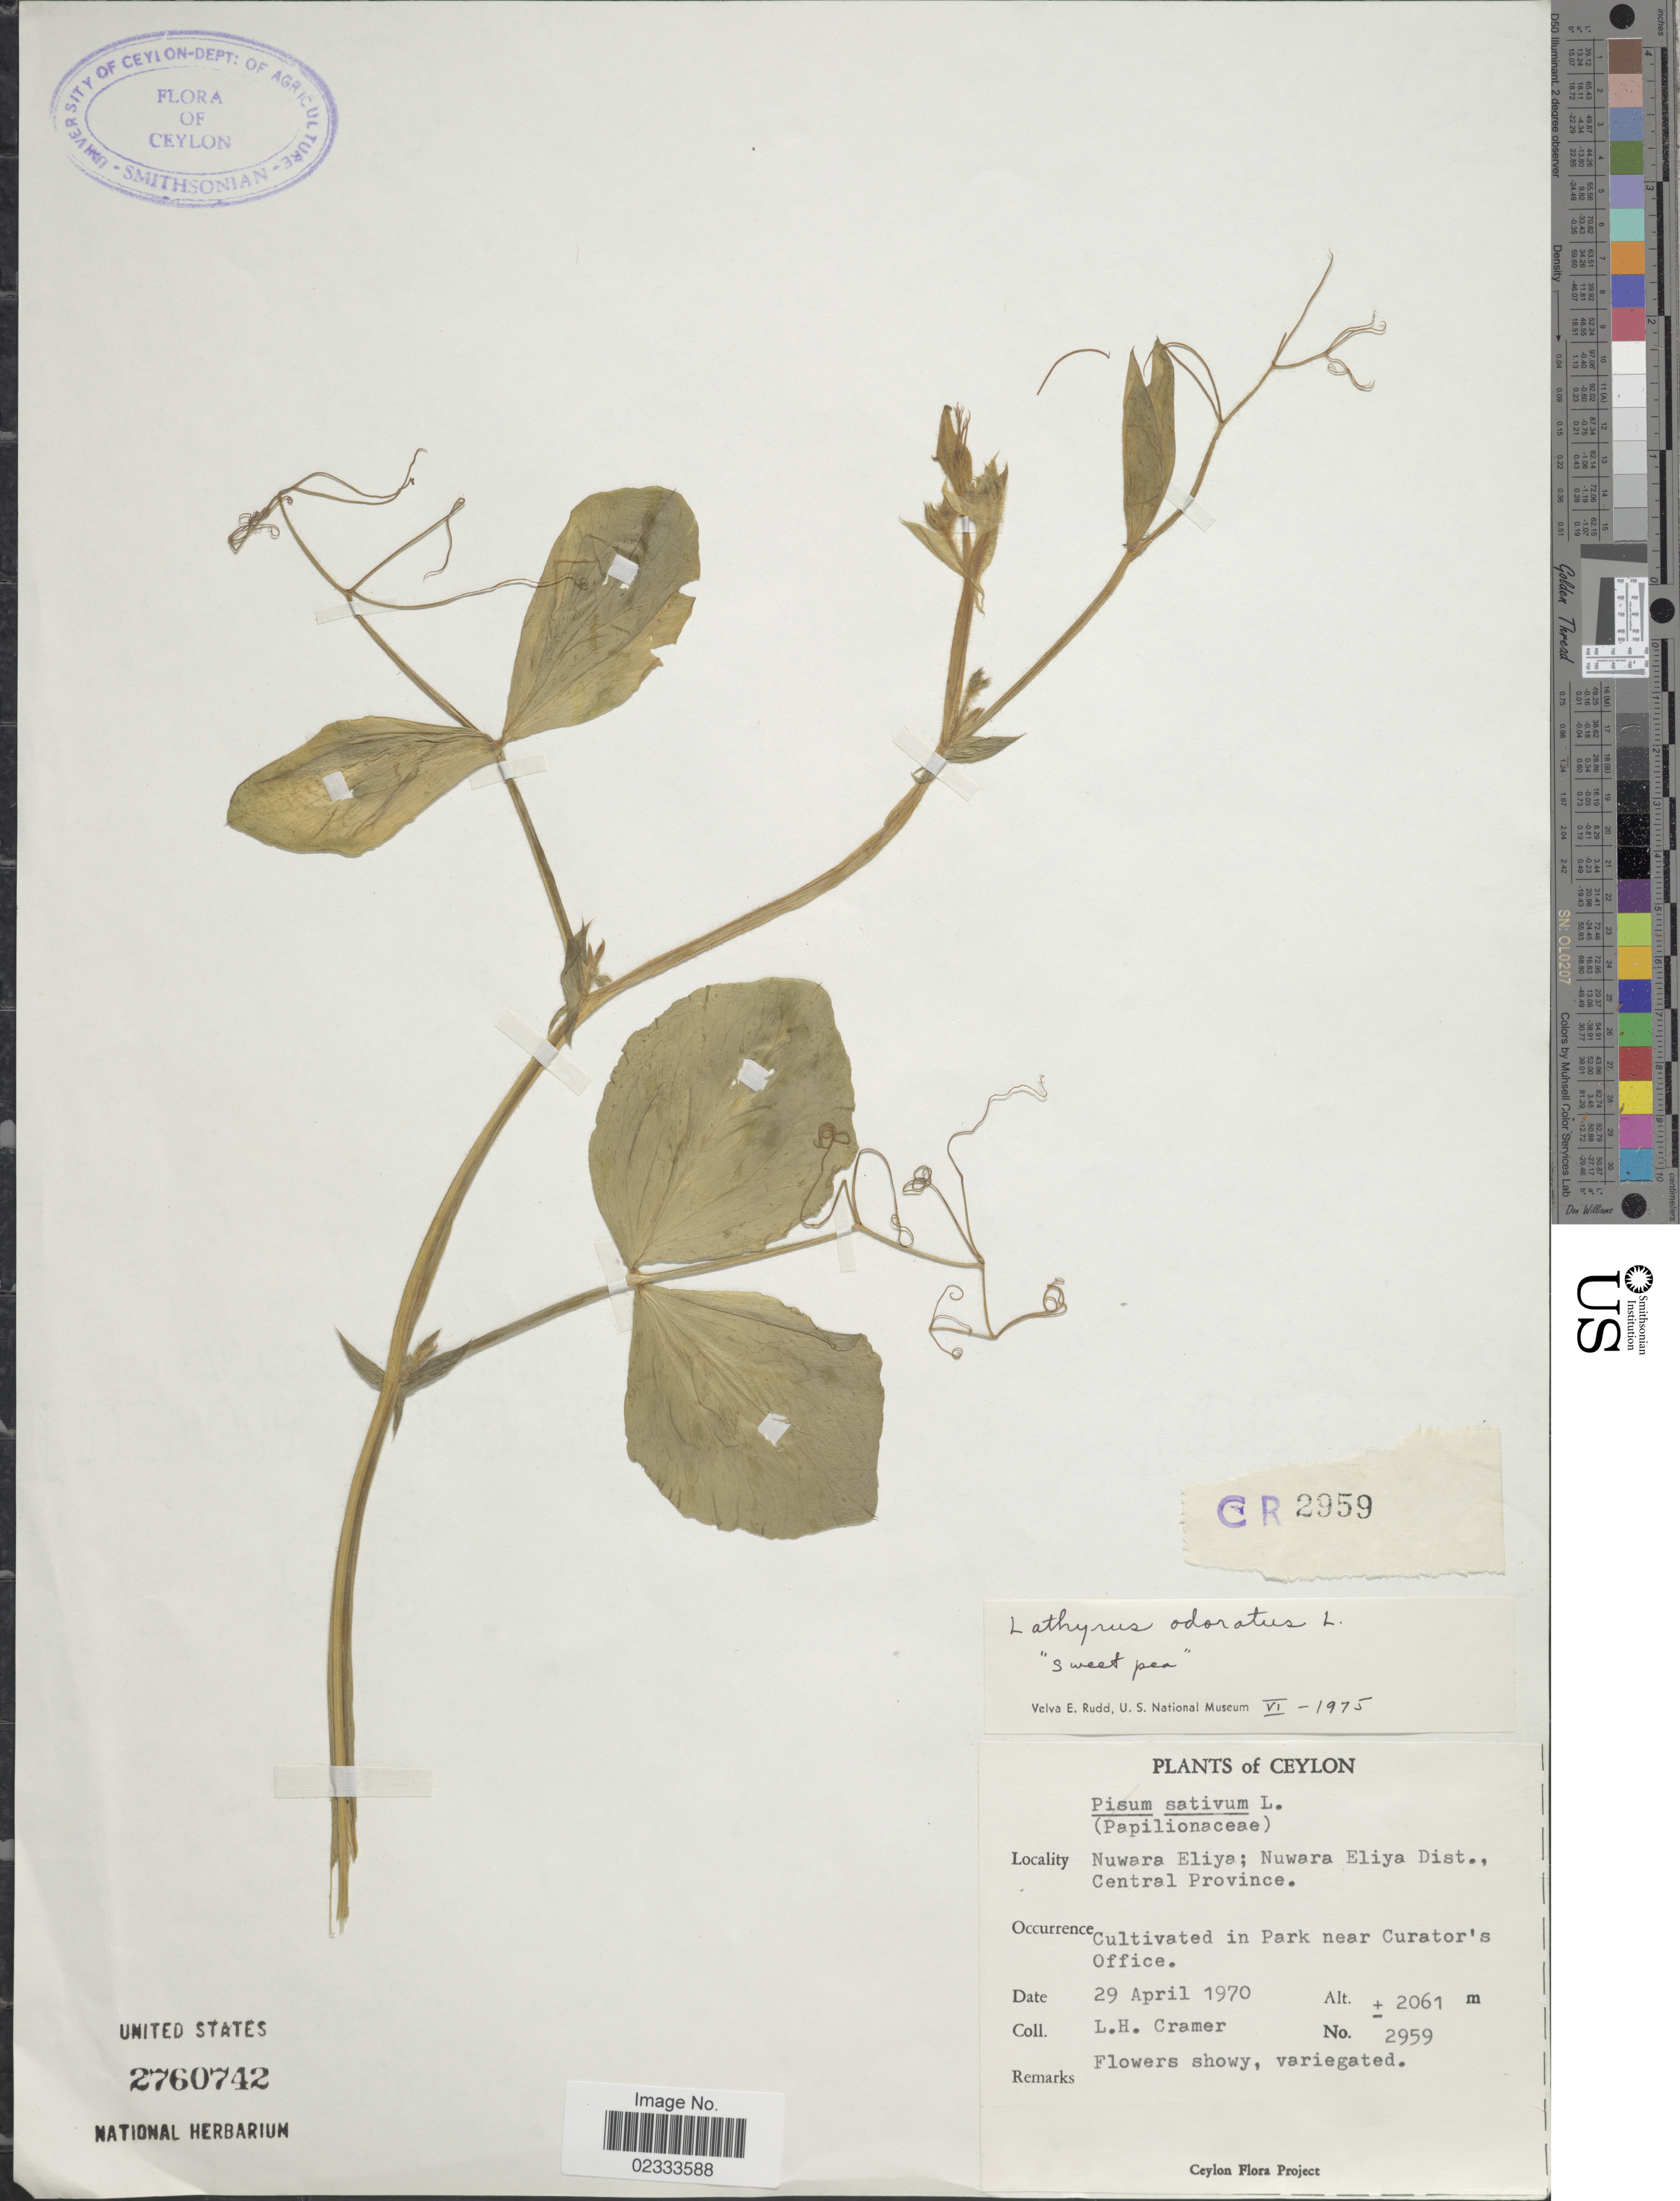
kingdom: Plantae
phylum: Tracheophyta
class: Magnoliopsida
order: Fabales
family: Fabaceae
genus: Lathyrus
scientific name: Lathyrus odoratus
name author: L.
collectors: L. H. Cramer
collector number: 2959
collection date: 1970-04-29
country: Sri Lanka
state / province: Central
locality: Ceylon, Nuwara Eliya; Nuwara Eliya Dist., Central Province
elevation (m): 2061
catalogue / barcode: US 2760742